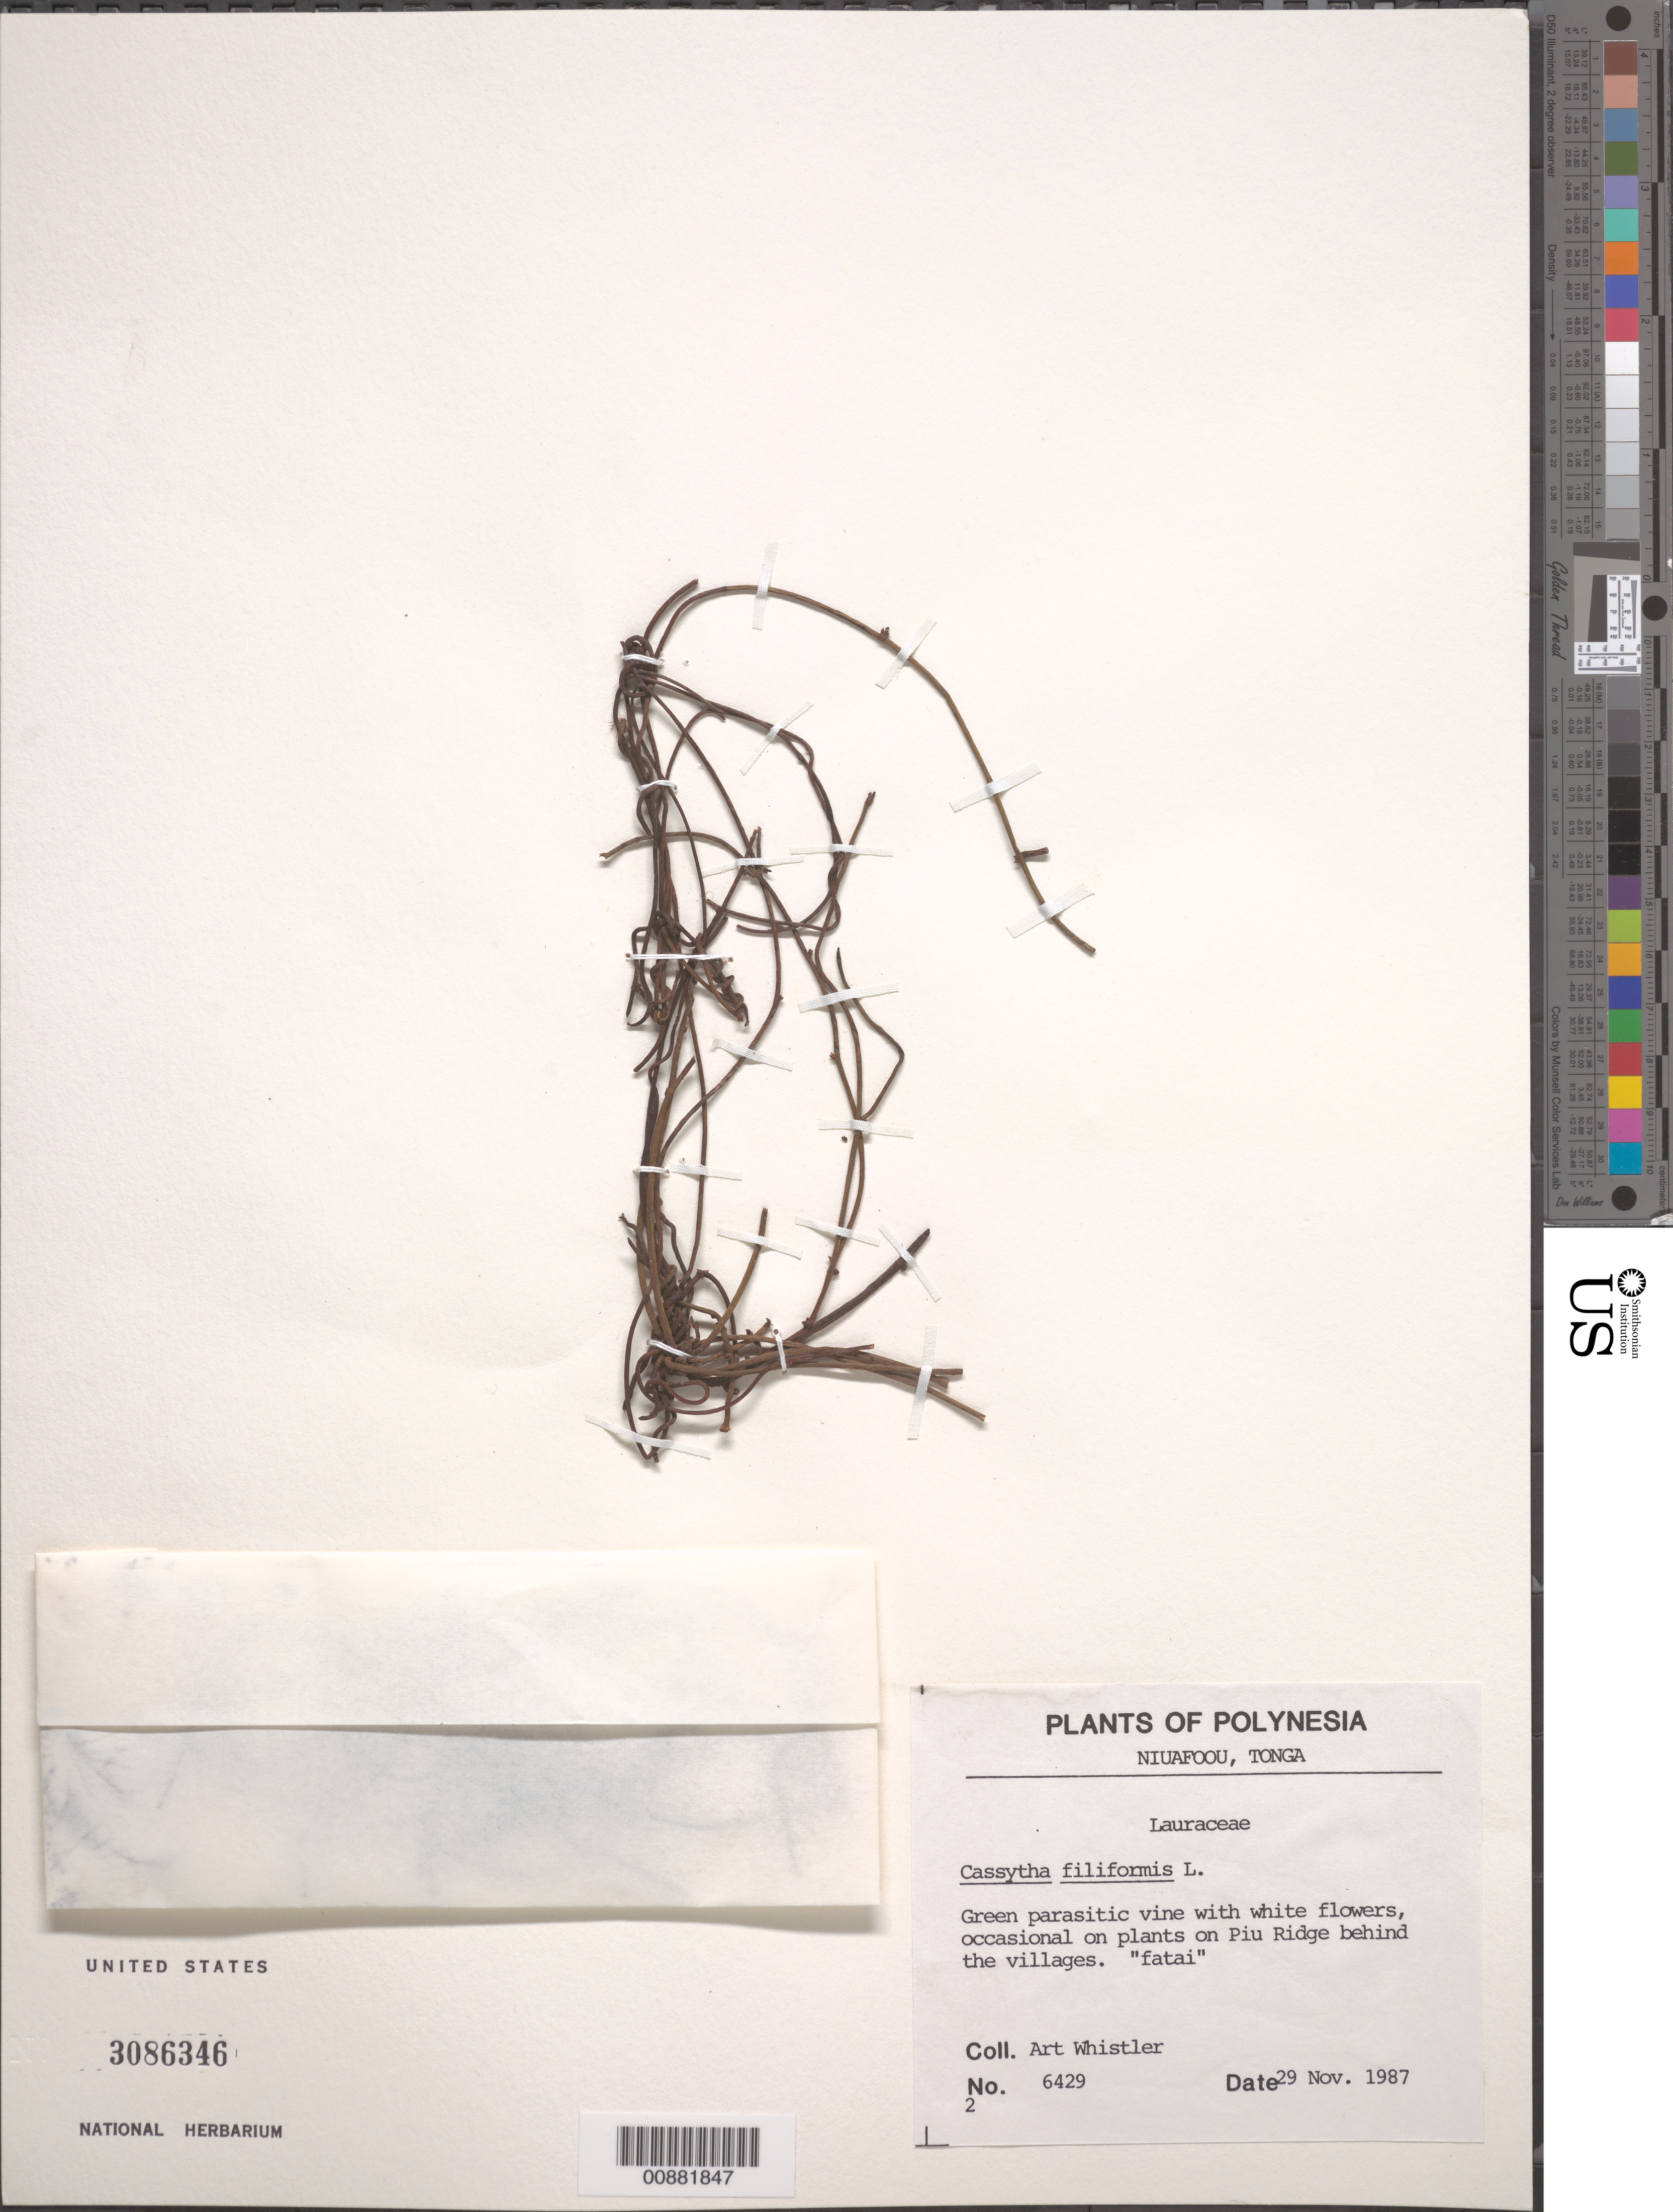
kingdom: Plantae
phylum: Tracheophyta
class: Magnoliopsida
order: Laurales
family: Lauraceae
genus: Cassytha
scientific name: Cassytha filiformis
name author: L.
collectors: A. Whistler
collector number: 6429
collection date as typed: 29 Nov 1987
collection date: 1987-11-29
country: Tonga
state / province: Tonga Outliers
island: Niuafo'ou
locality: Piu Ridge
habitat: Parasitic vine on plants behind villages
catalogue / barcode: US 3086346